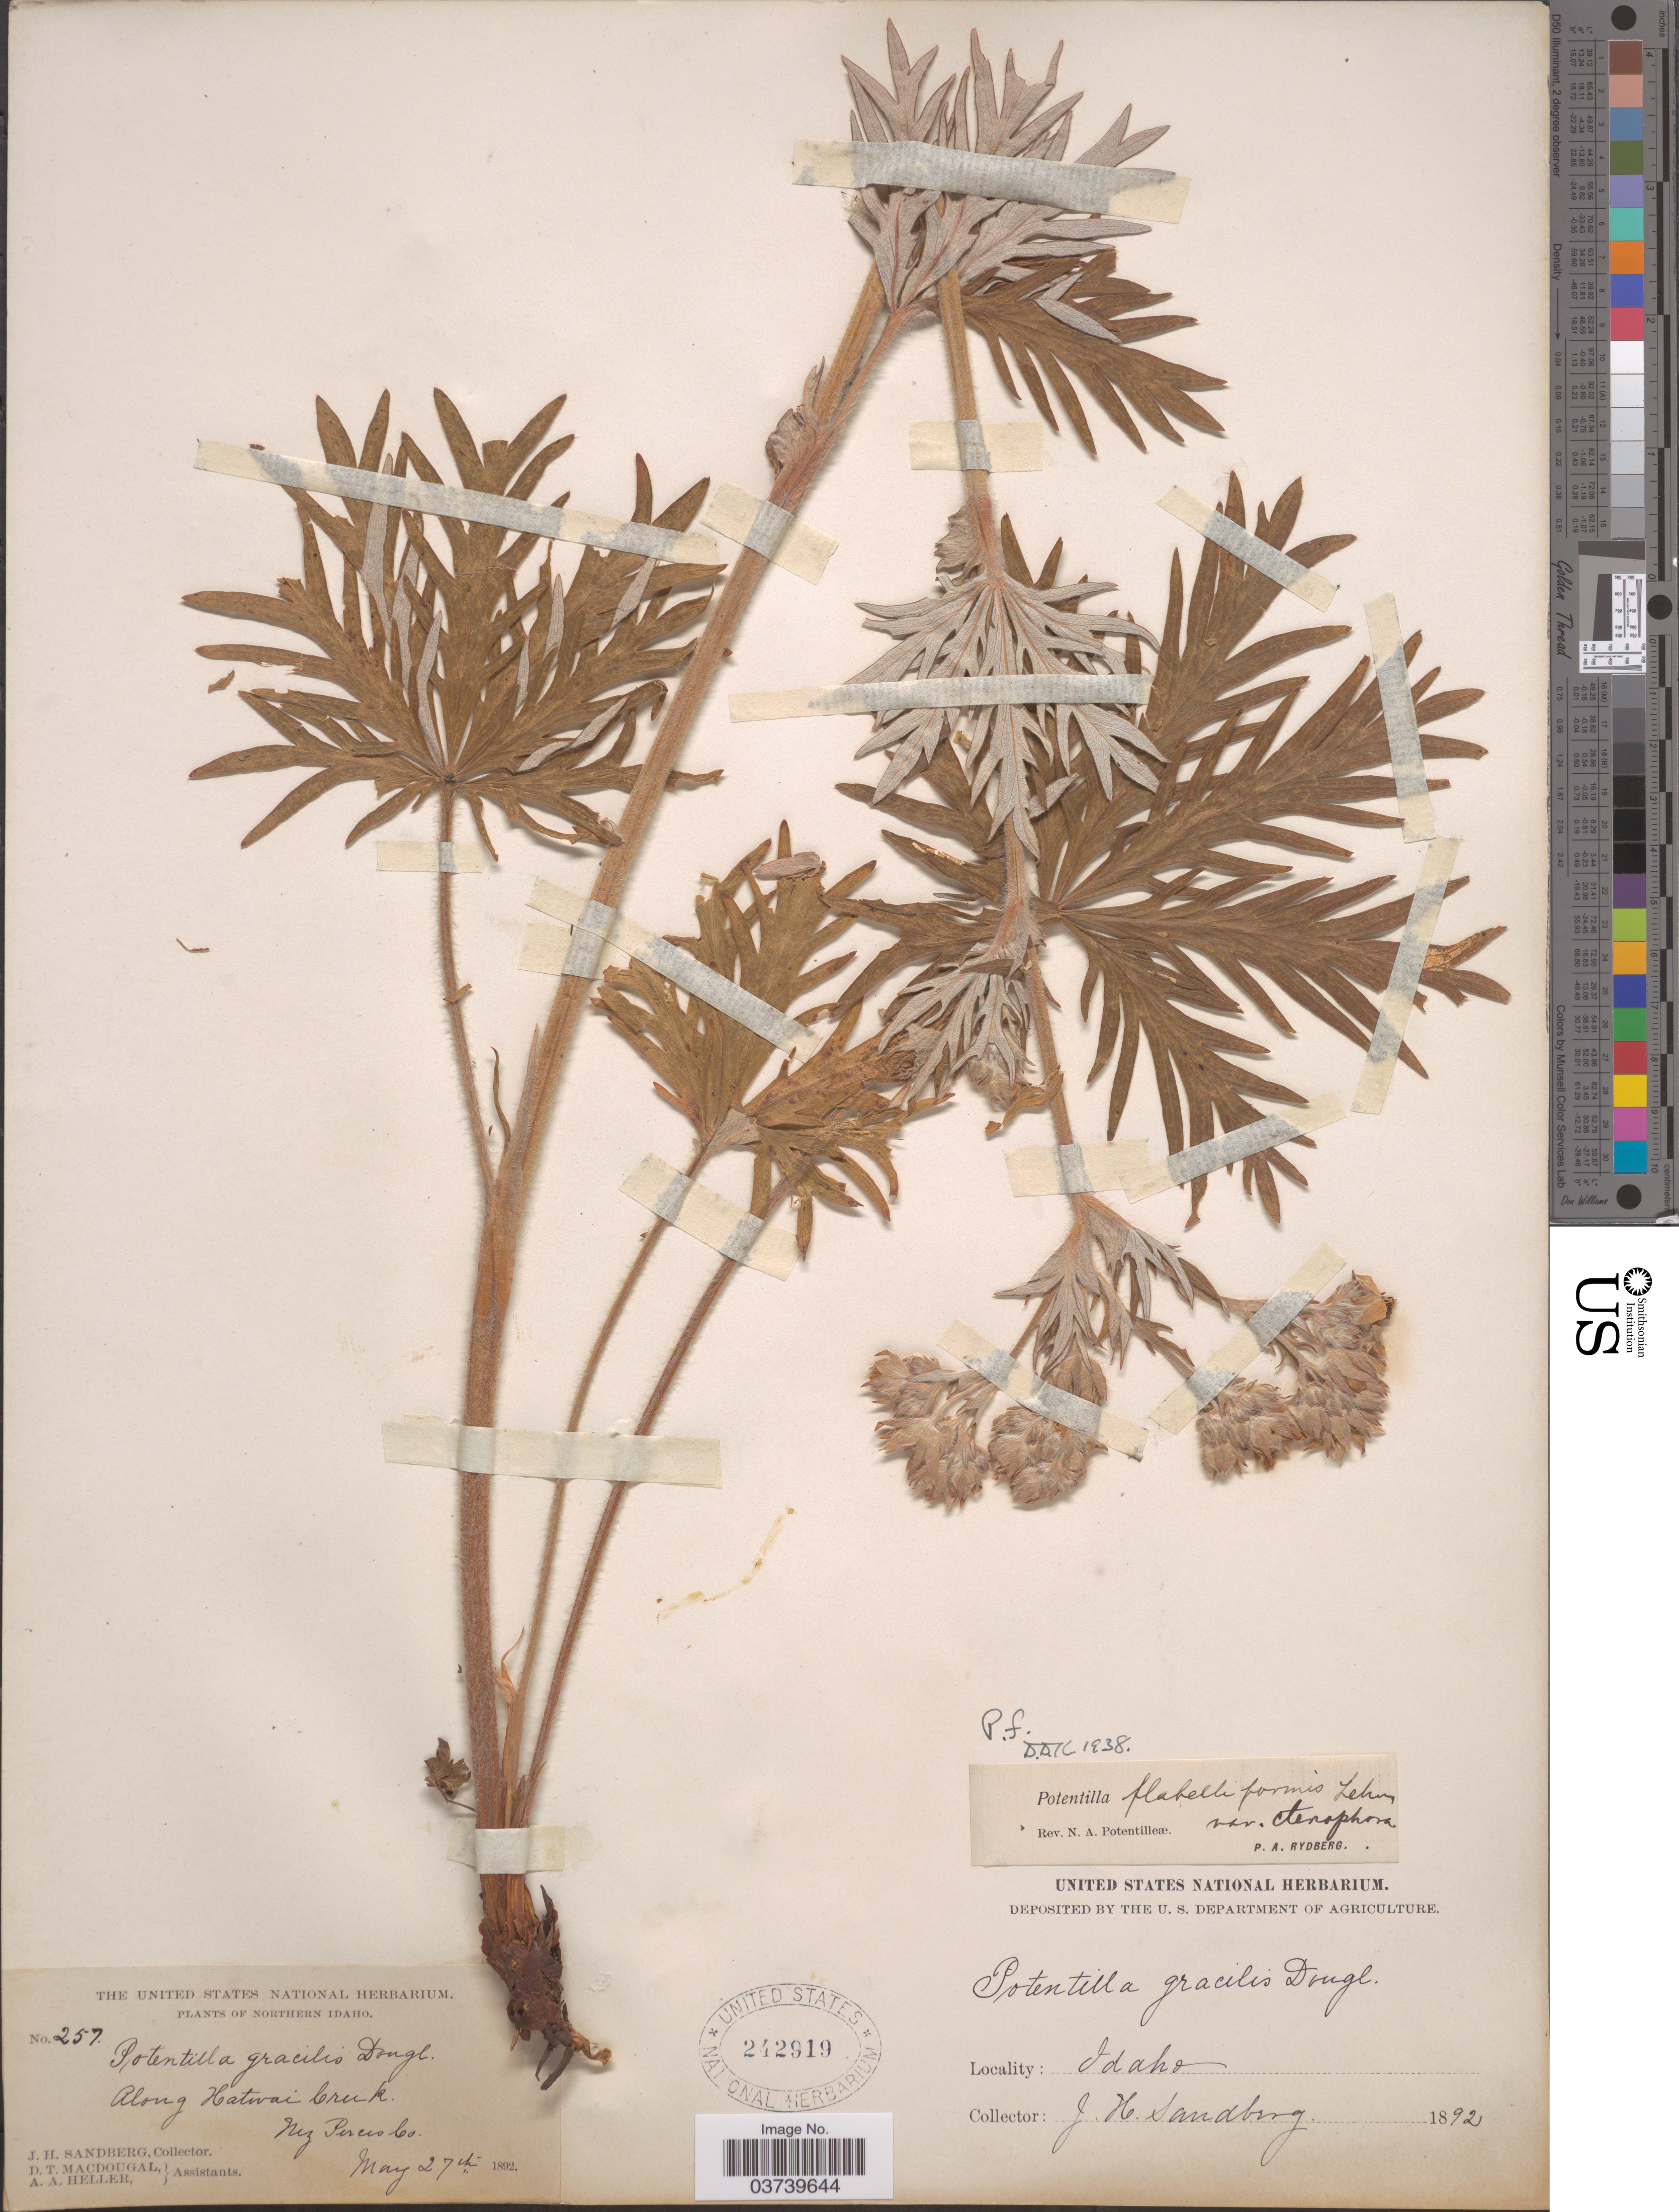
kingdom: Plantae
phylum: Tracheophyta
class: Magnoliopsida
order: Rosales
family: Rosaceae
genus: Potentilla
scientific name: Potentilla gracilis var. flabelliformis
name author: (Lehm.) Nutt.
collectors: J. H. Sandberg, D. T. MacDougal & A. A. Heller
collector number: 257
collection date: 1892-05-27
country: United States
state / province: Idaho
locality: Northern Idaho. Along Hatwai Creek. Nez Perces Co.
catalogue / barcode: US 242919